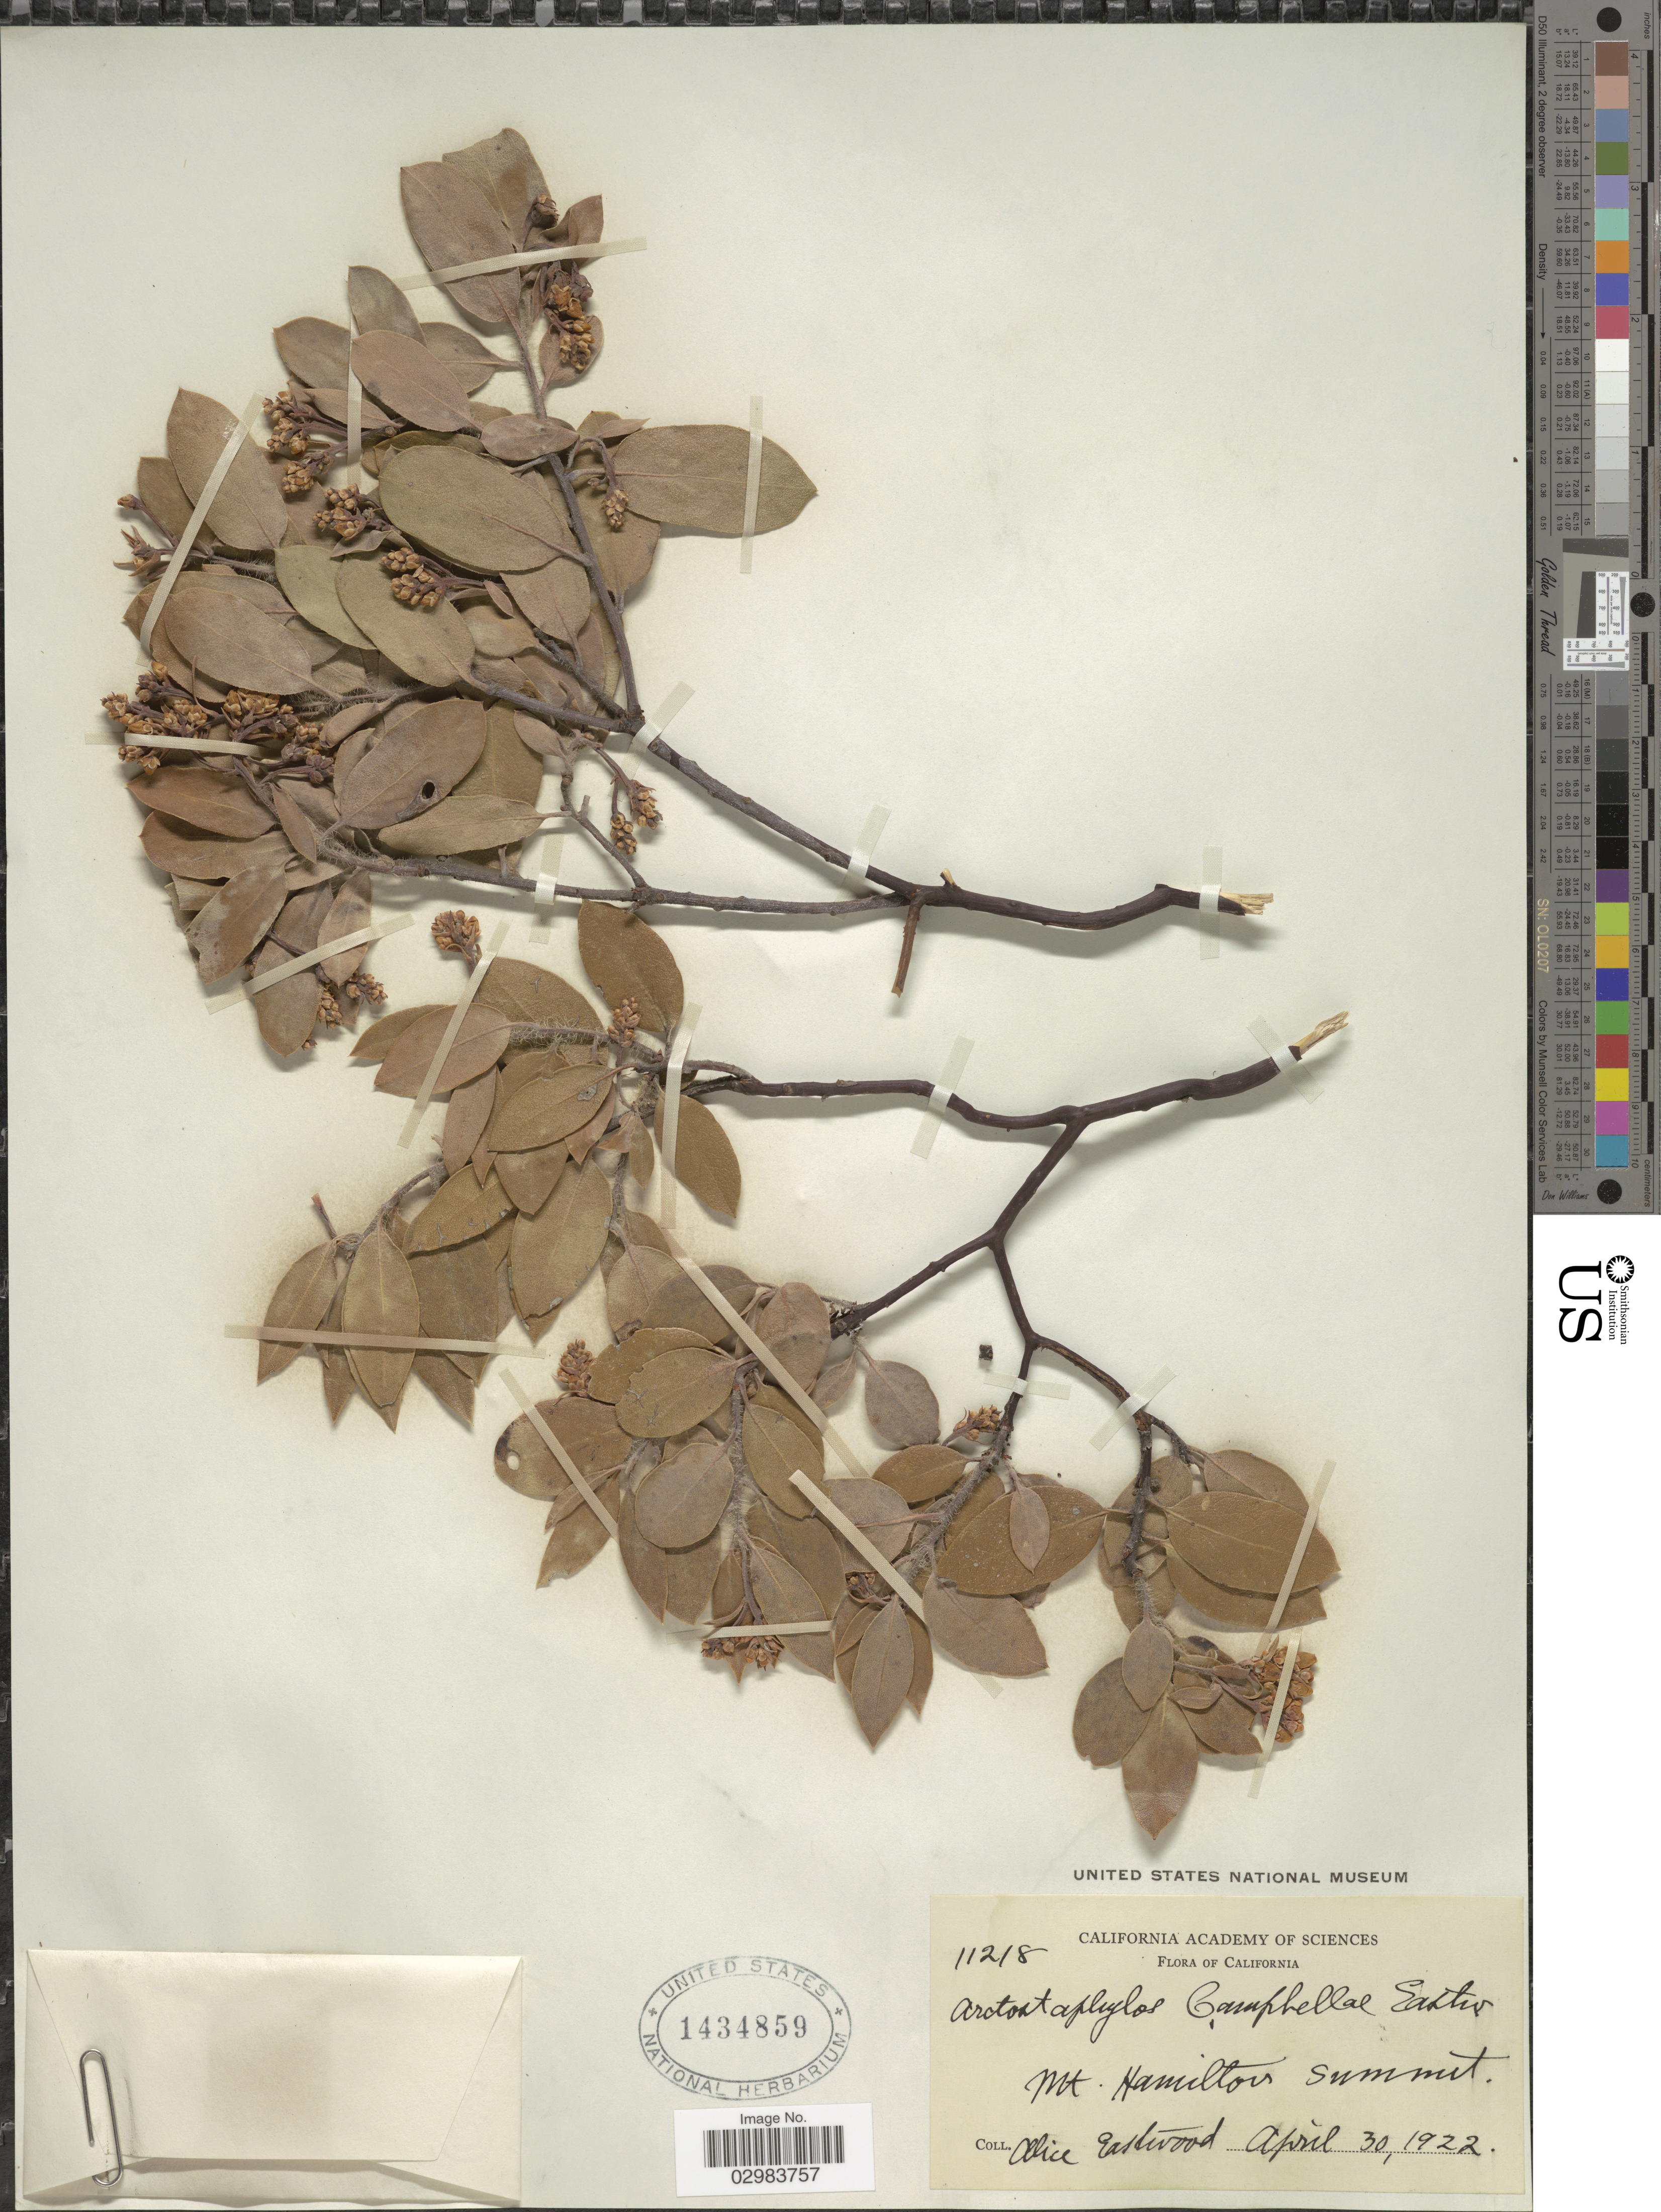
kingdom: Plantae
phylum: Tracheophyta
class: Magnoliopsida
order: Ericales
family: Ericaceae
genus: Arctostaphylos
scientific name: Arctostaphylos campbellae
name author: Eastw.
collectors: A. Eastwood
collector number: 11218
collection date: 1922-04-30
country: United States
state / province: California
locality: Mt. Hamilton Summit.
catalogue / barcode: US 1434859